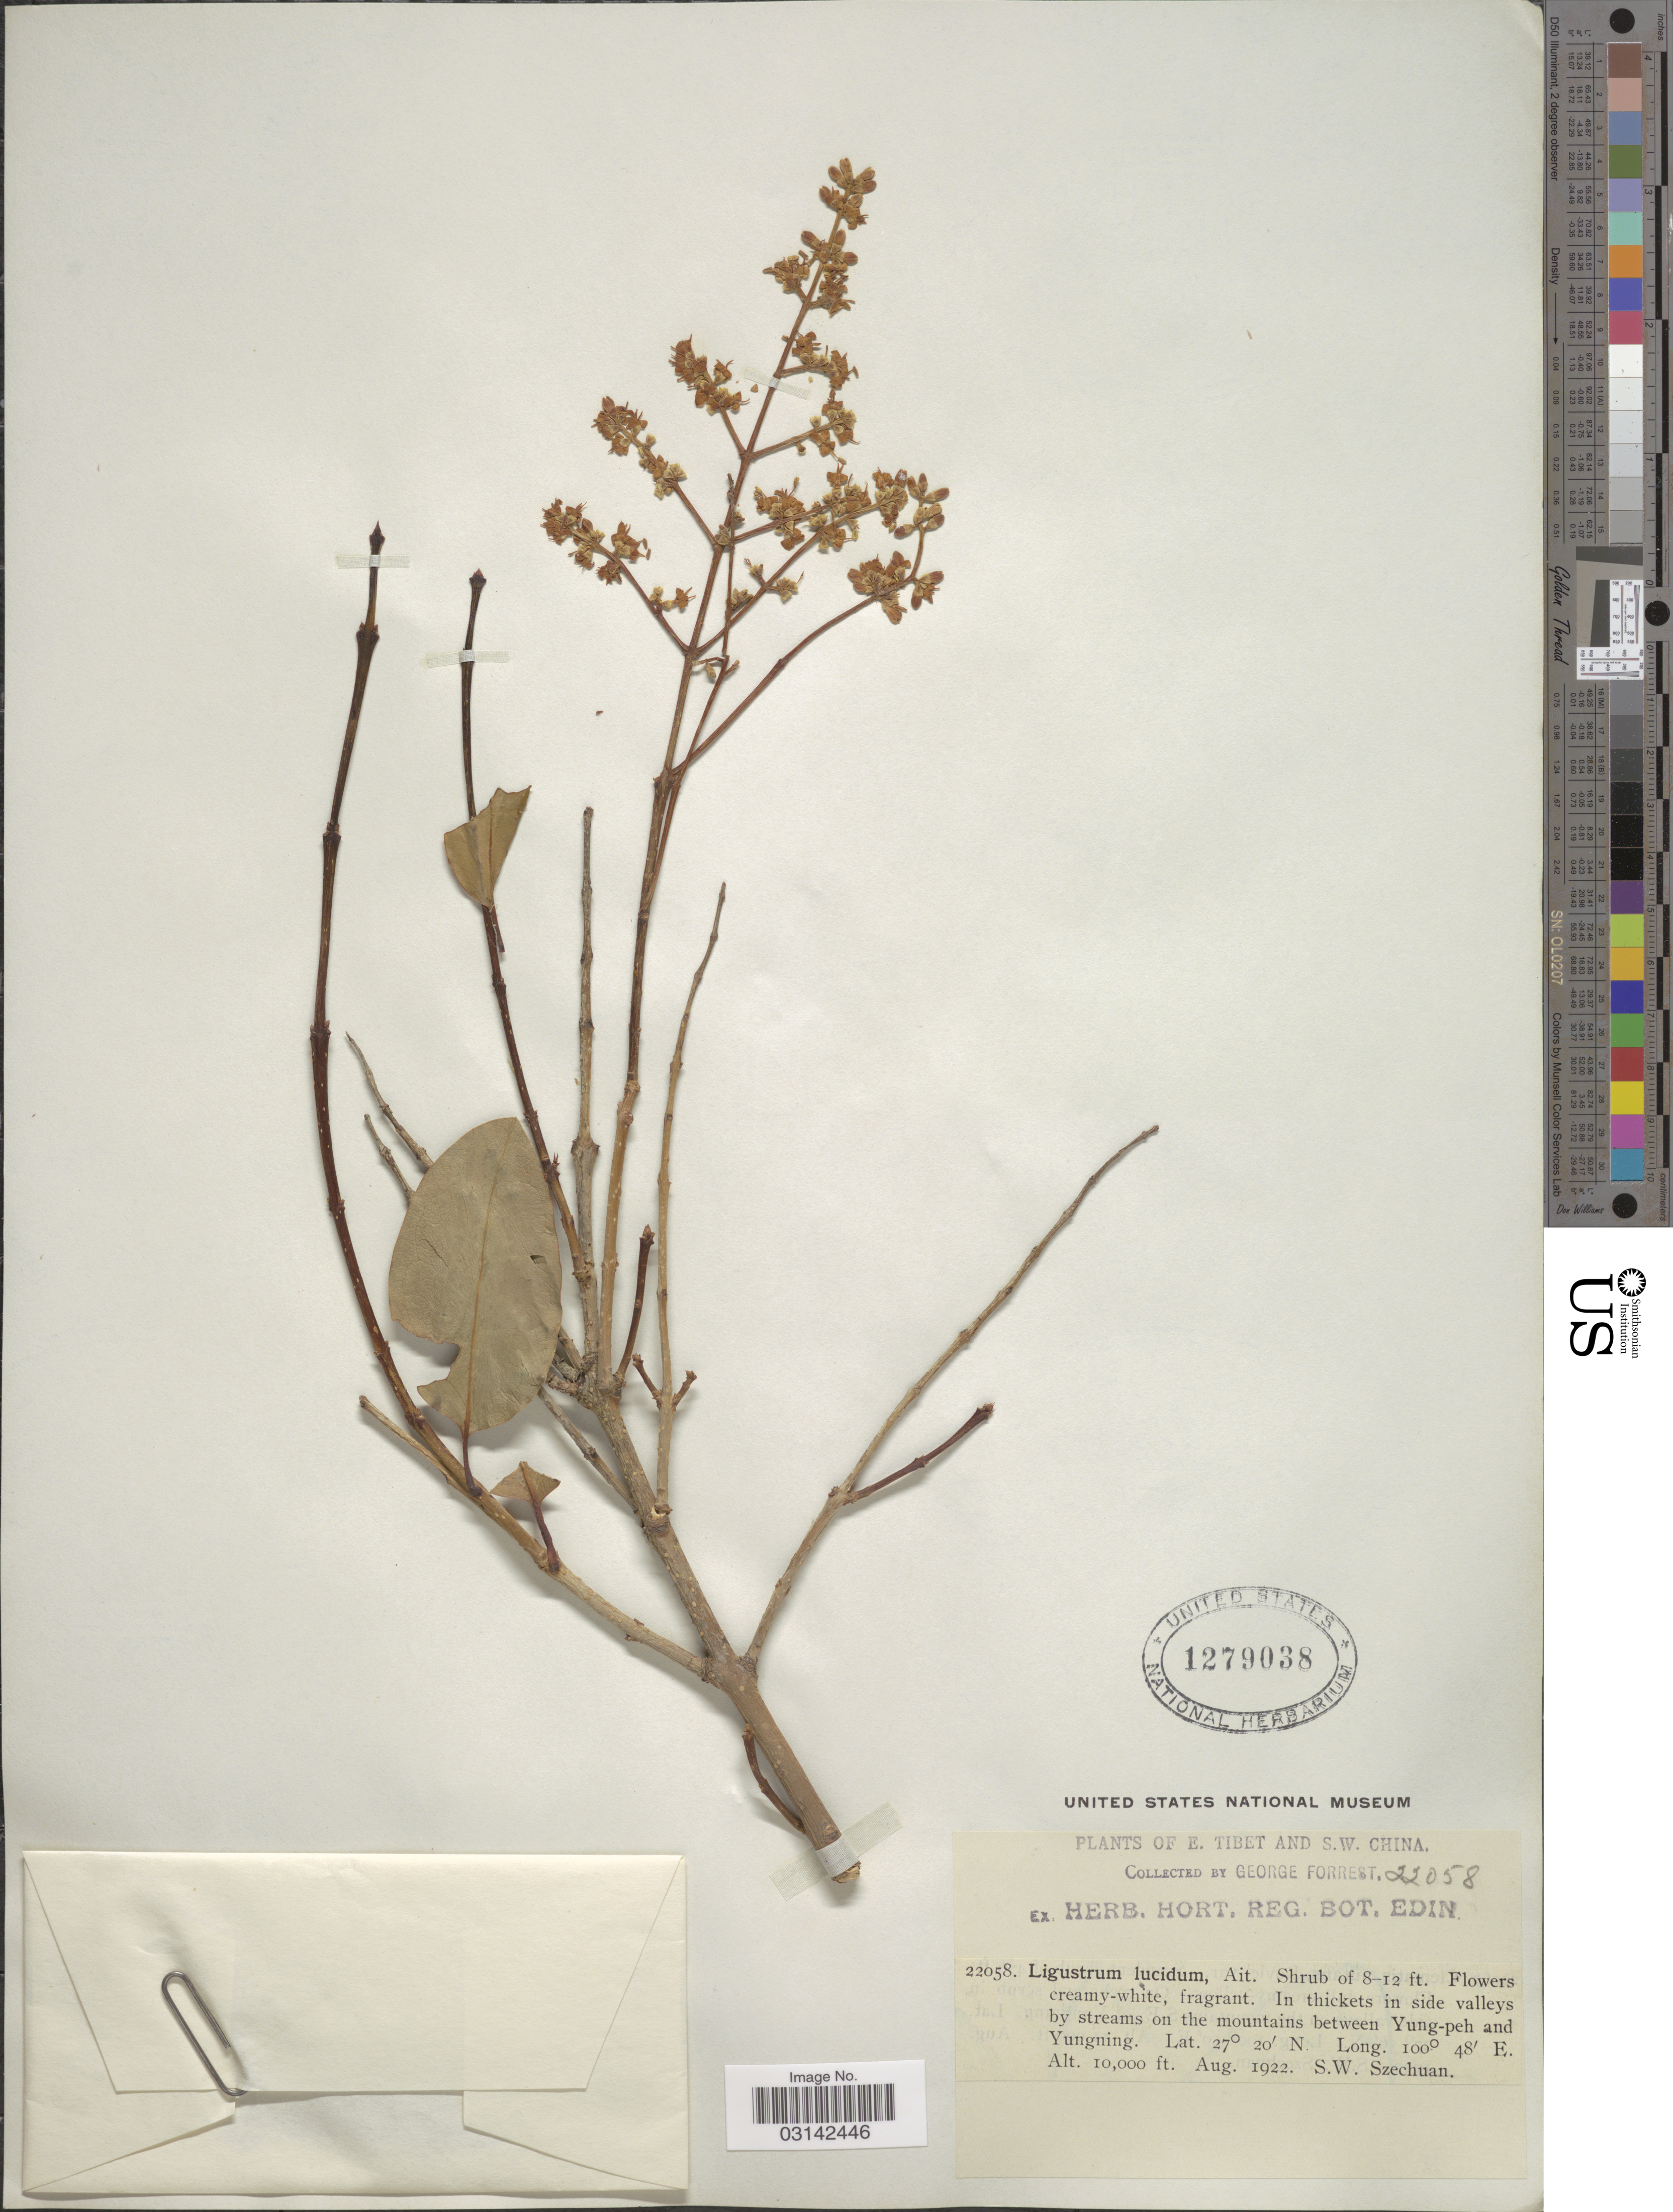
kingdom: Plantae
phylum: Tracheophyta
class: Magnoliopsida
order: Lamiales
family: Oleaceae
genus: Ligustrum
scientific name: Ligustrum lucidum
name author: W.T. Aiton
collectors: G. Forrest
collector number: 22058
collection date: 1922-08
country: China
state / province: Sichuan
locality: S.W. China, In thickets in side valleys by stream on the mountains between Yung-peh and Yungning. S.W. Szechuan.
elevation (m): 3048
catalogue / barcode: US 1279038